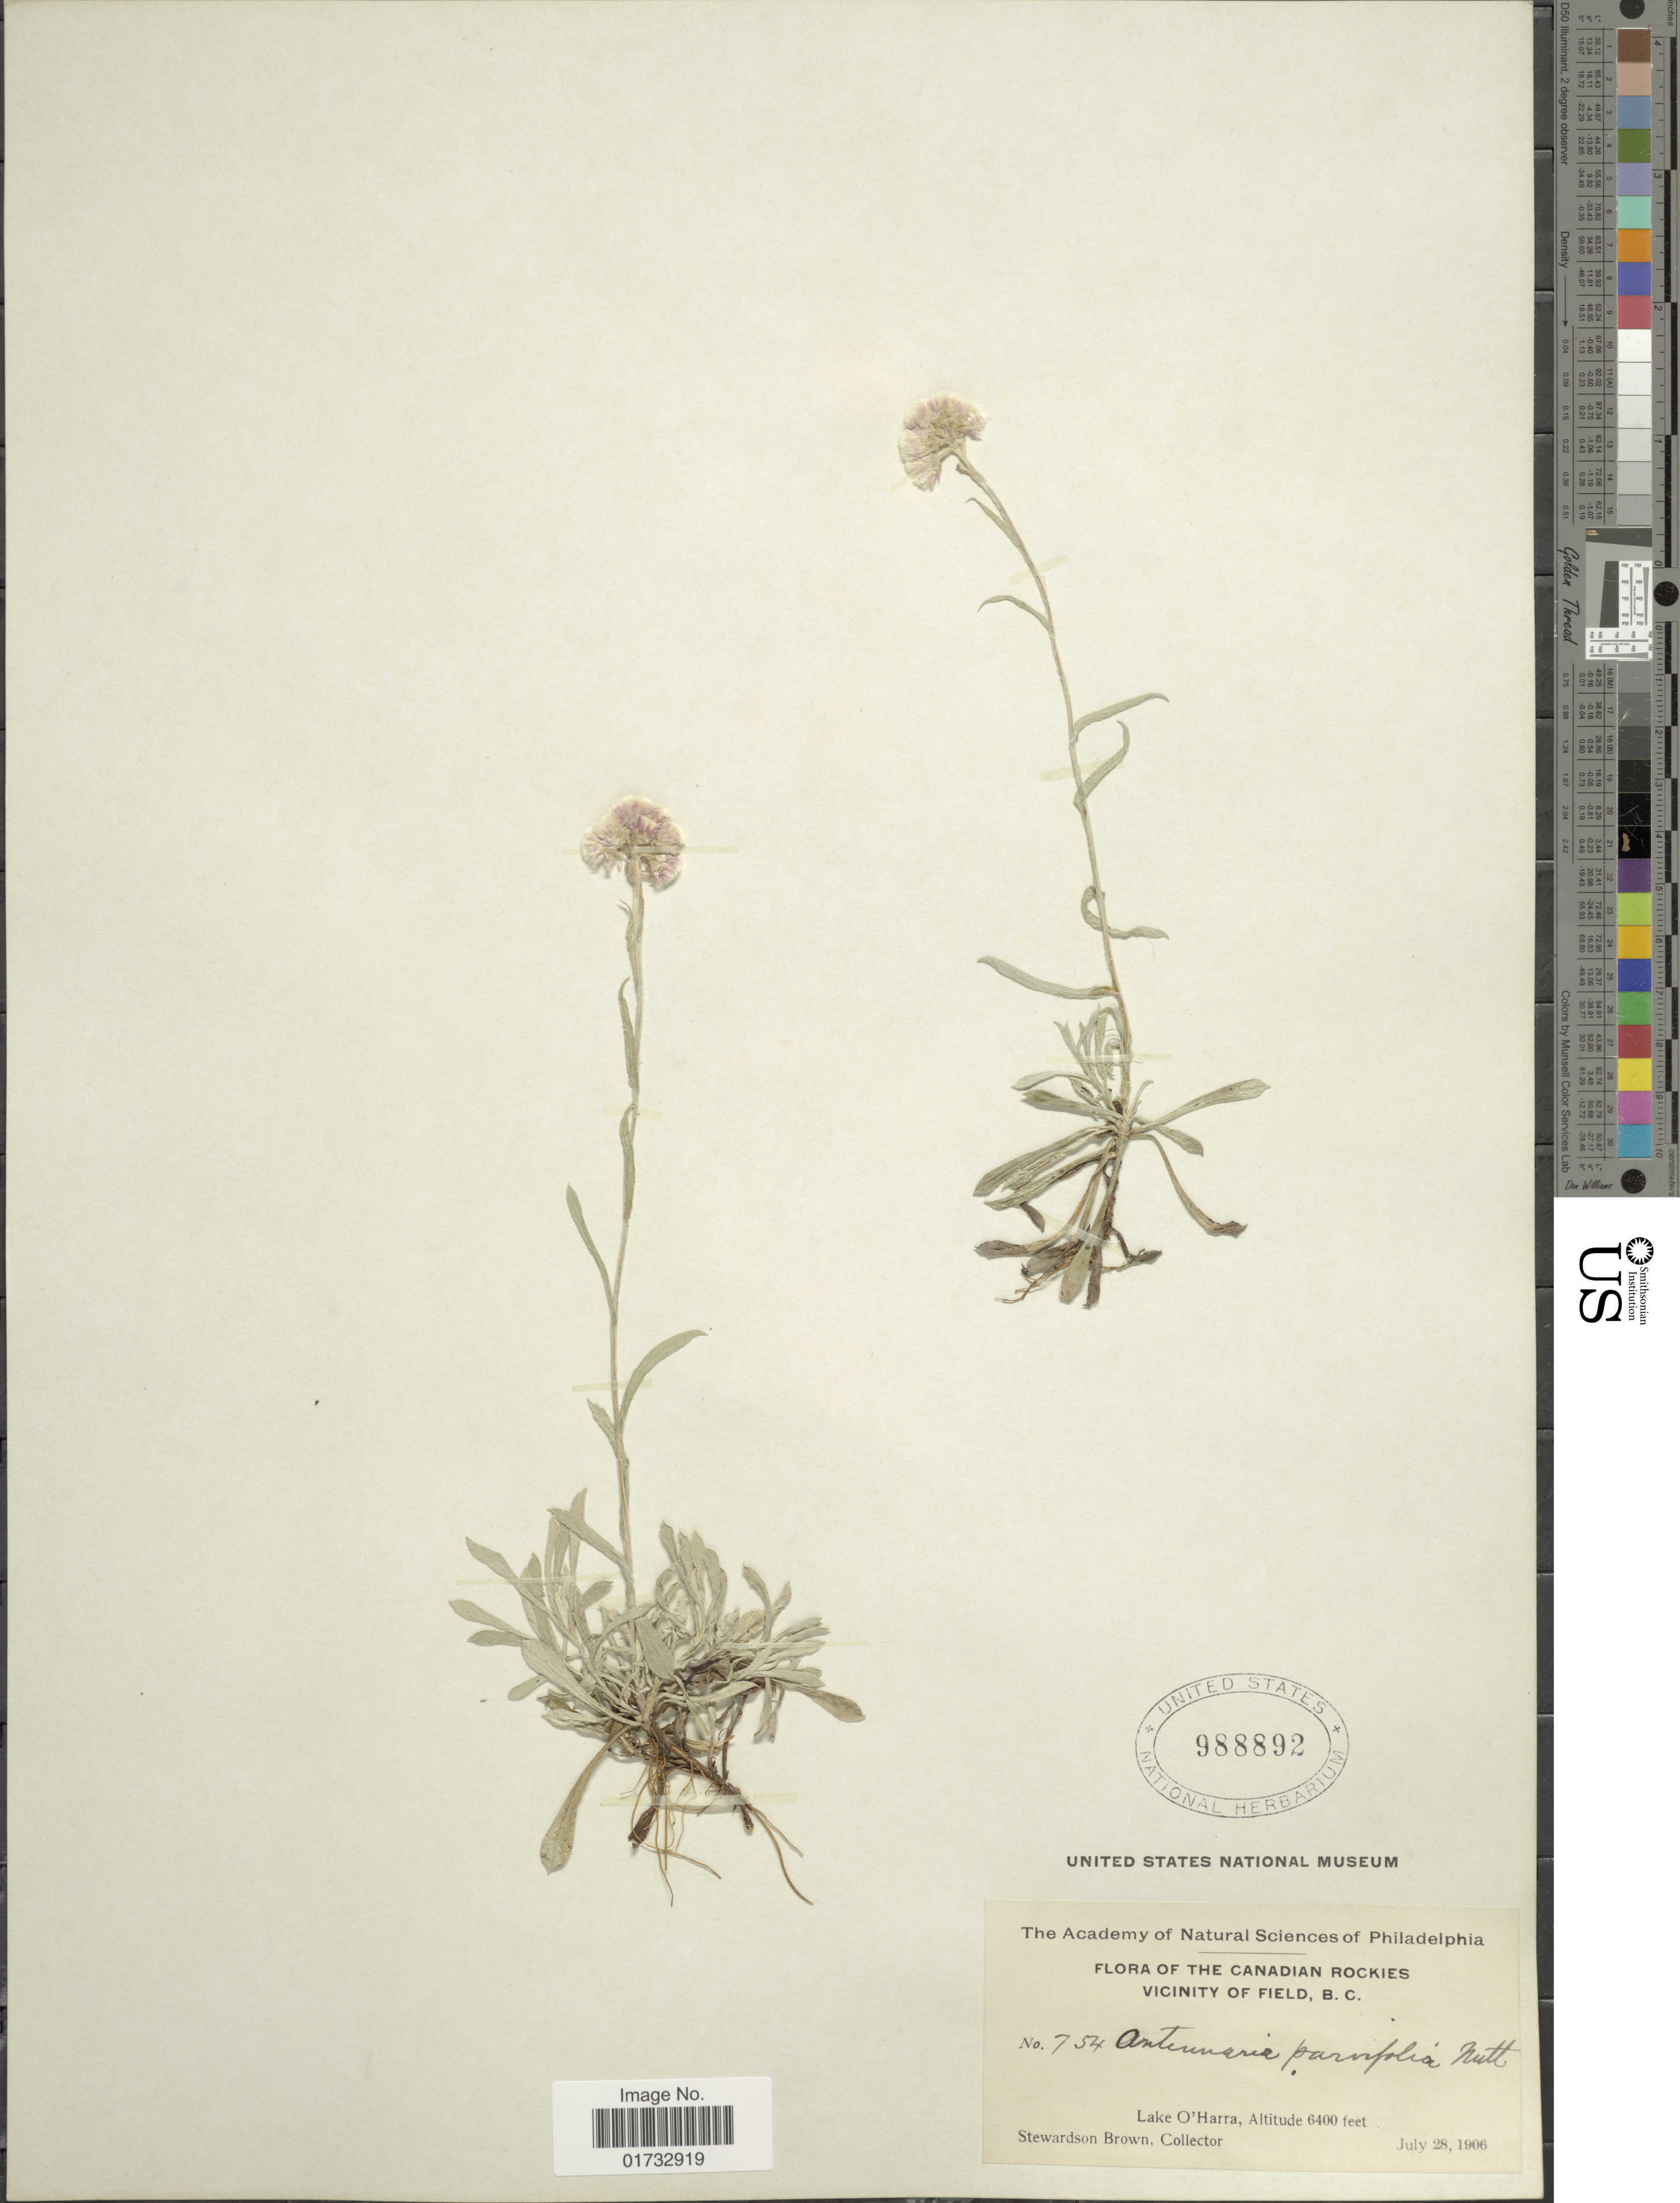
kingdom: Plantae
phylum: Tracheophyta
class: Magnoliopsida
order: Asterales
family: Asteraceae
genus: Antennaria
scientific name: Antennaria rosea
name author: Greene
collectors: S. Brown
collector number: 754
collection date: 1906-07-28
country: Canada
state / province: British Columbia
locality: Canadian Rockies, Vicinity of Field, Lake O'Harra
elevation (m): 1951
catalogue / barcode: US 988892